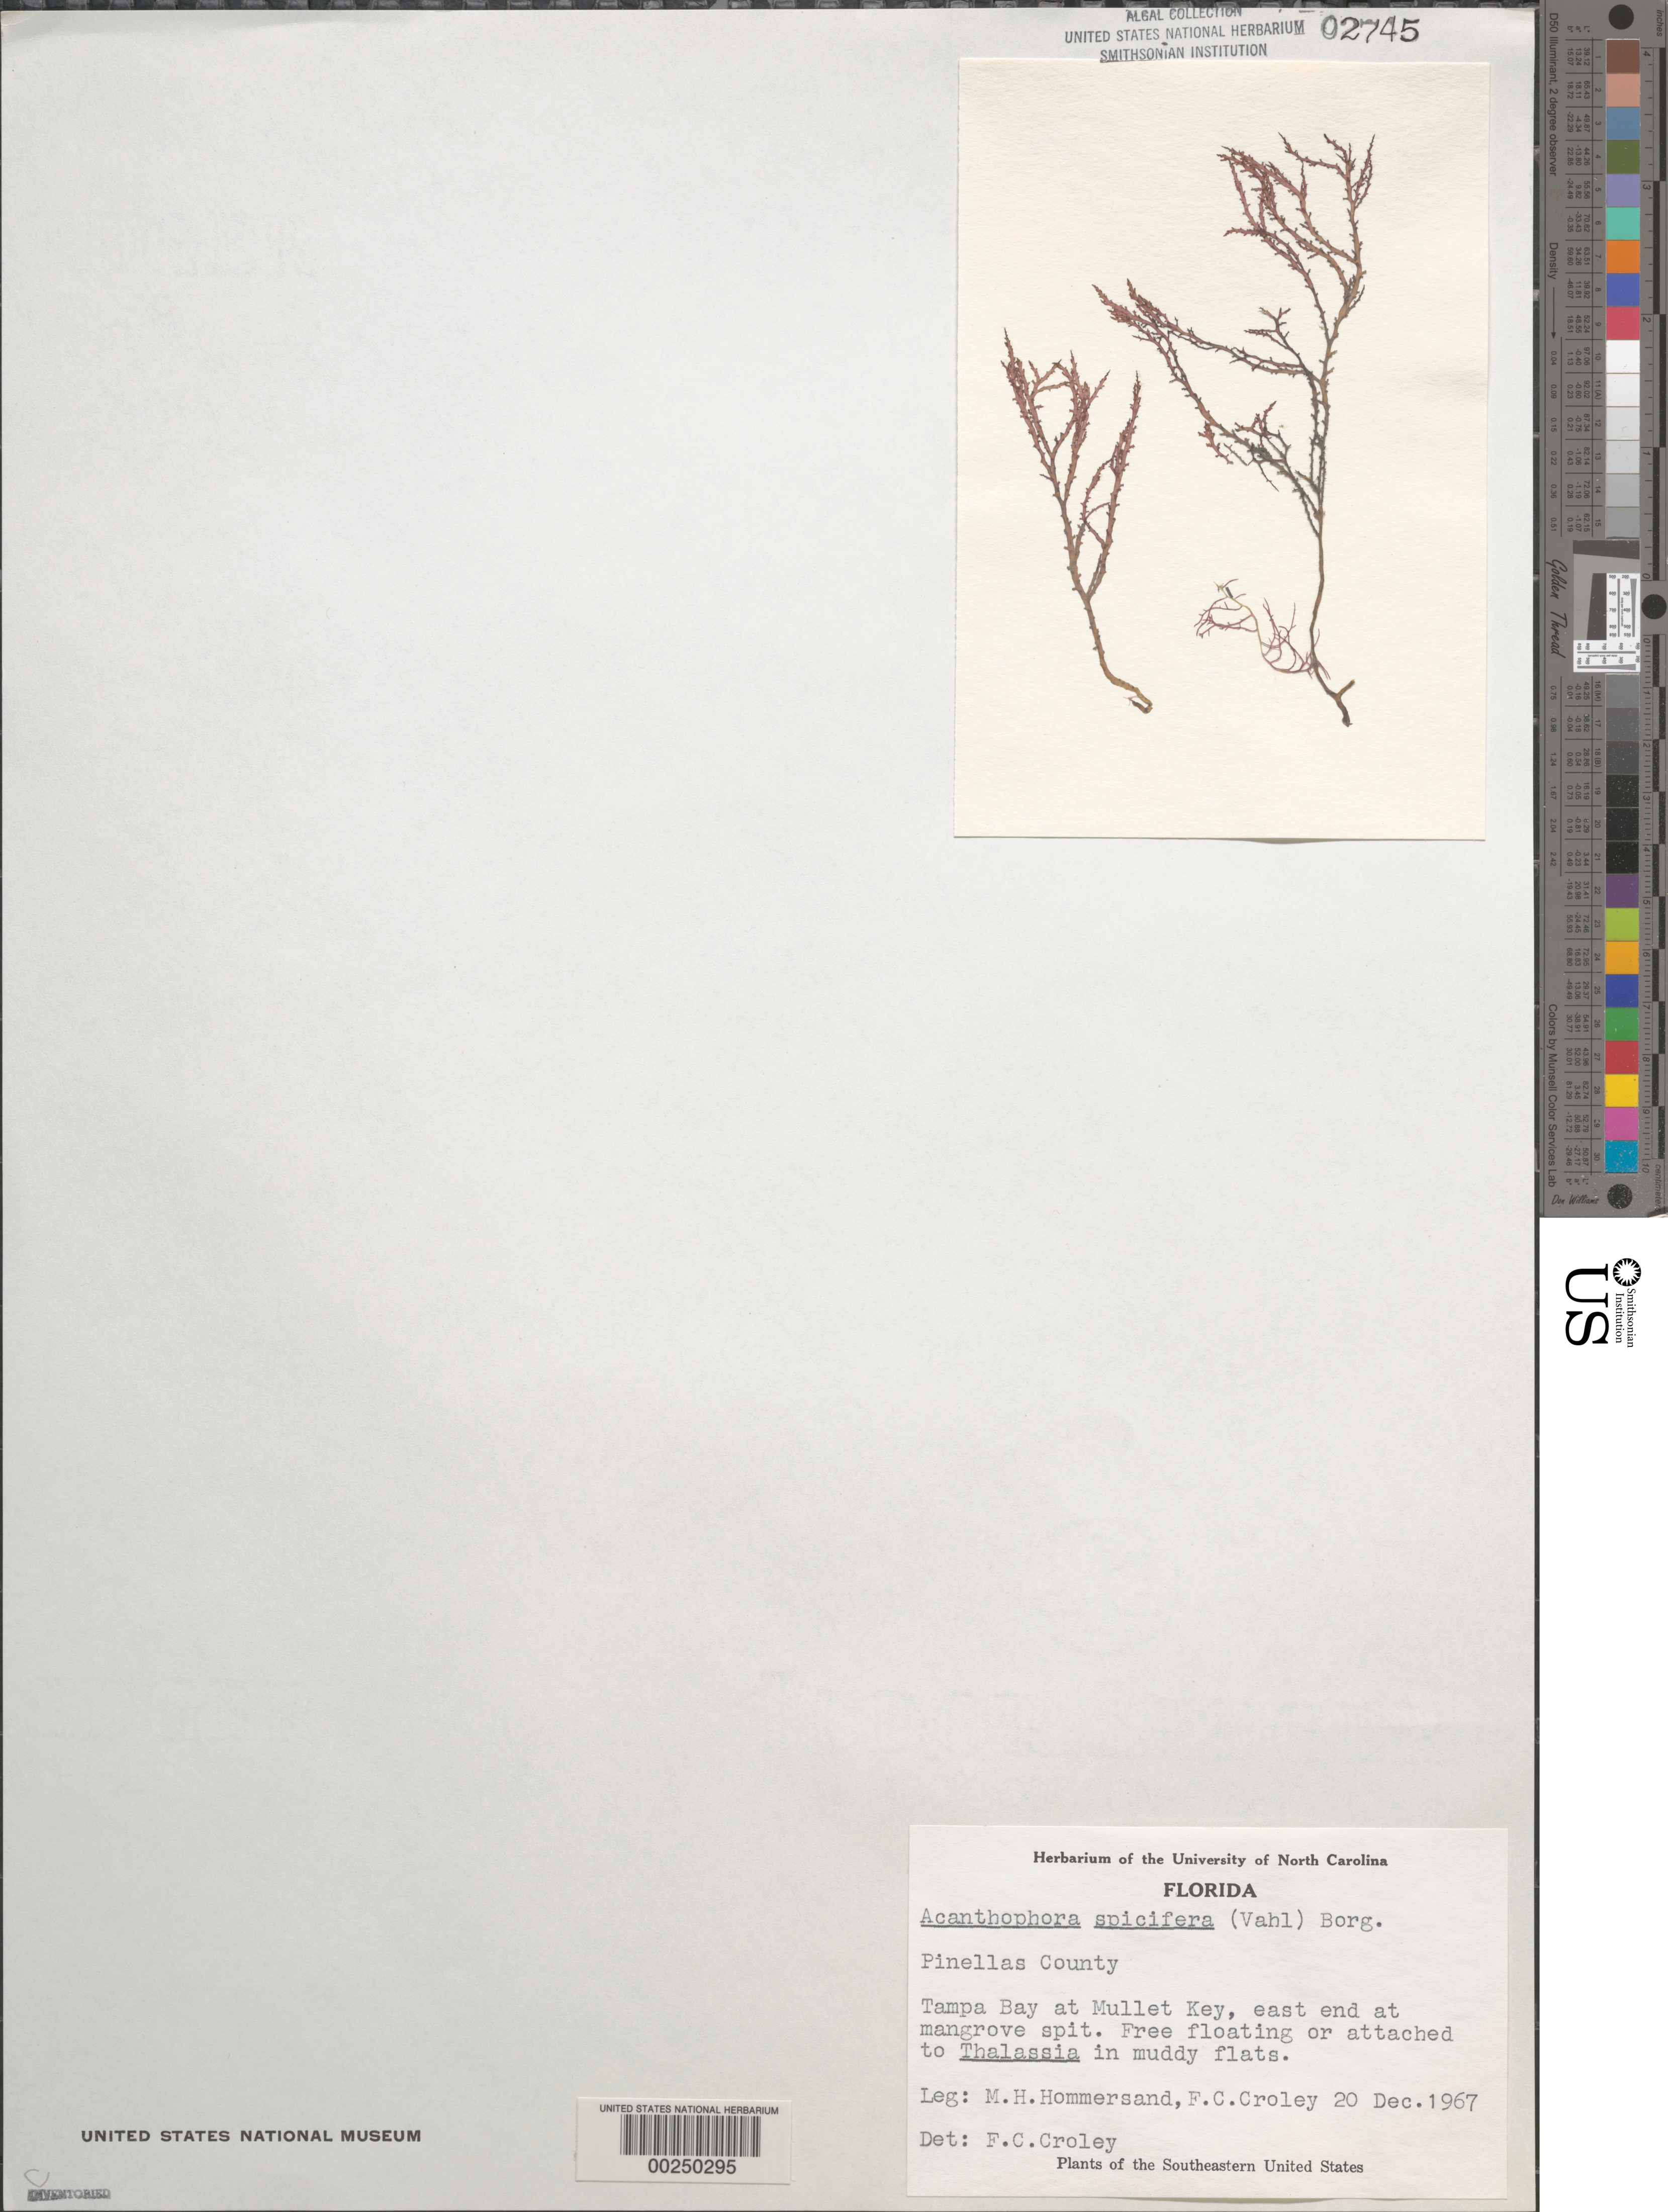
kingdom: Plantae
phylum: Rhodophyta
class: Florideophyceae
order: Ceramiales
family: Rhodomelaceae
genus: Acanthophora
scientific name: Acanthophora spicifera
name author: (Vahl) Børgesen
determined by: Croley, F. C.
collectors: M. H. Hommersand & F. C. Croley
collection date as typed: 20 Dec 1967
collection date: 1967-12-20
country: United States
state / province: Florida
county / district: Pinellas County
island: Mullet Key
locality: Tampa Bay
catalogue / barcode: US 2745